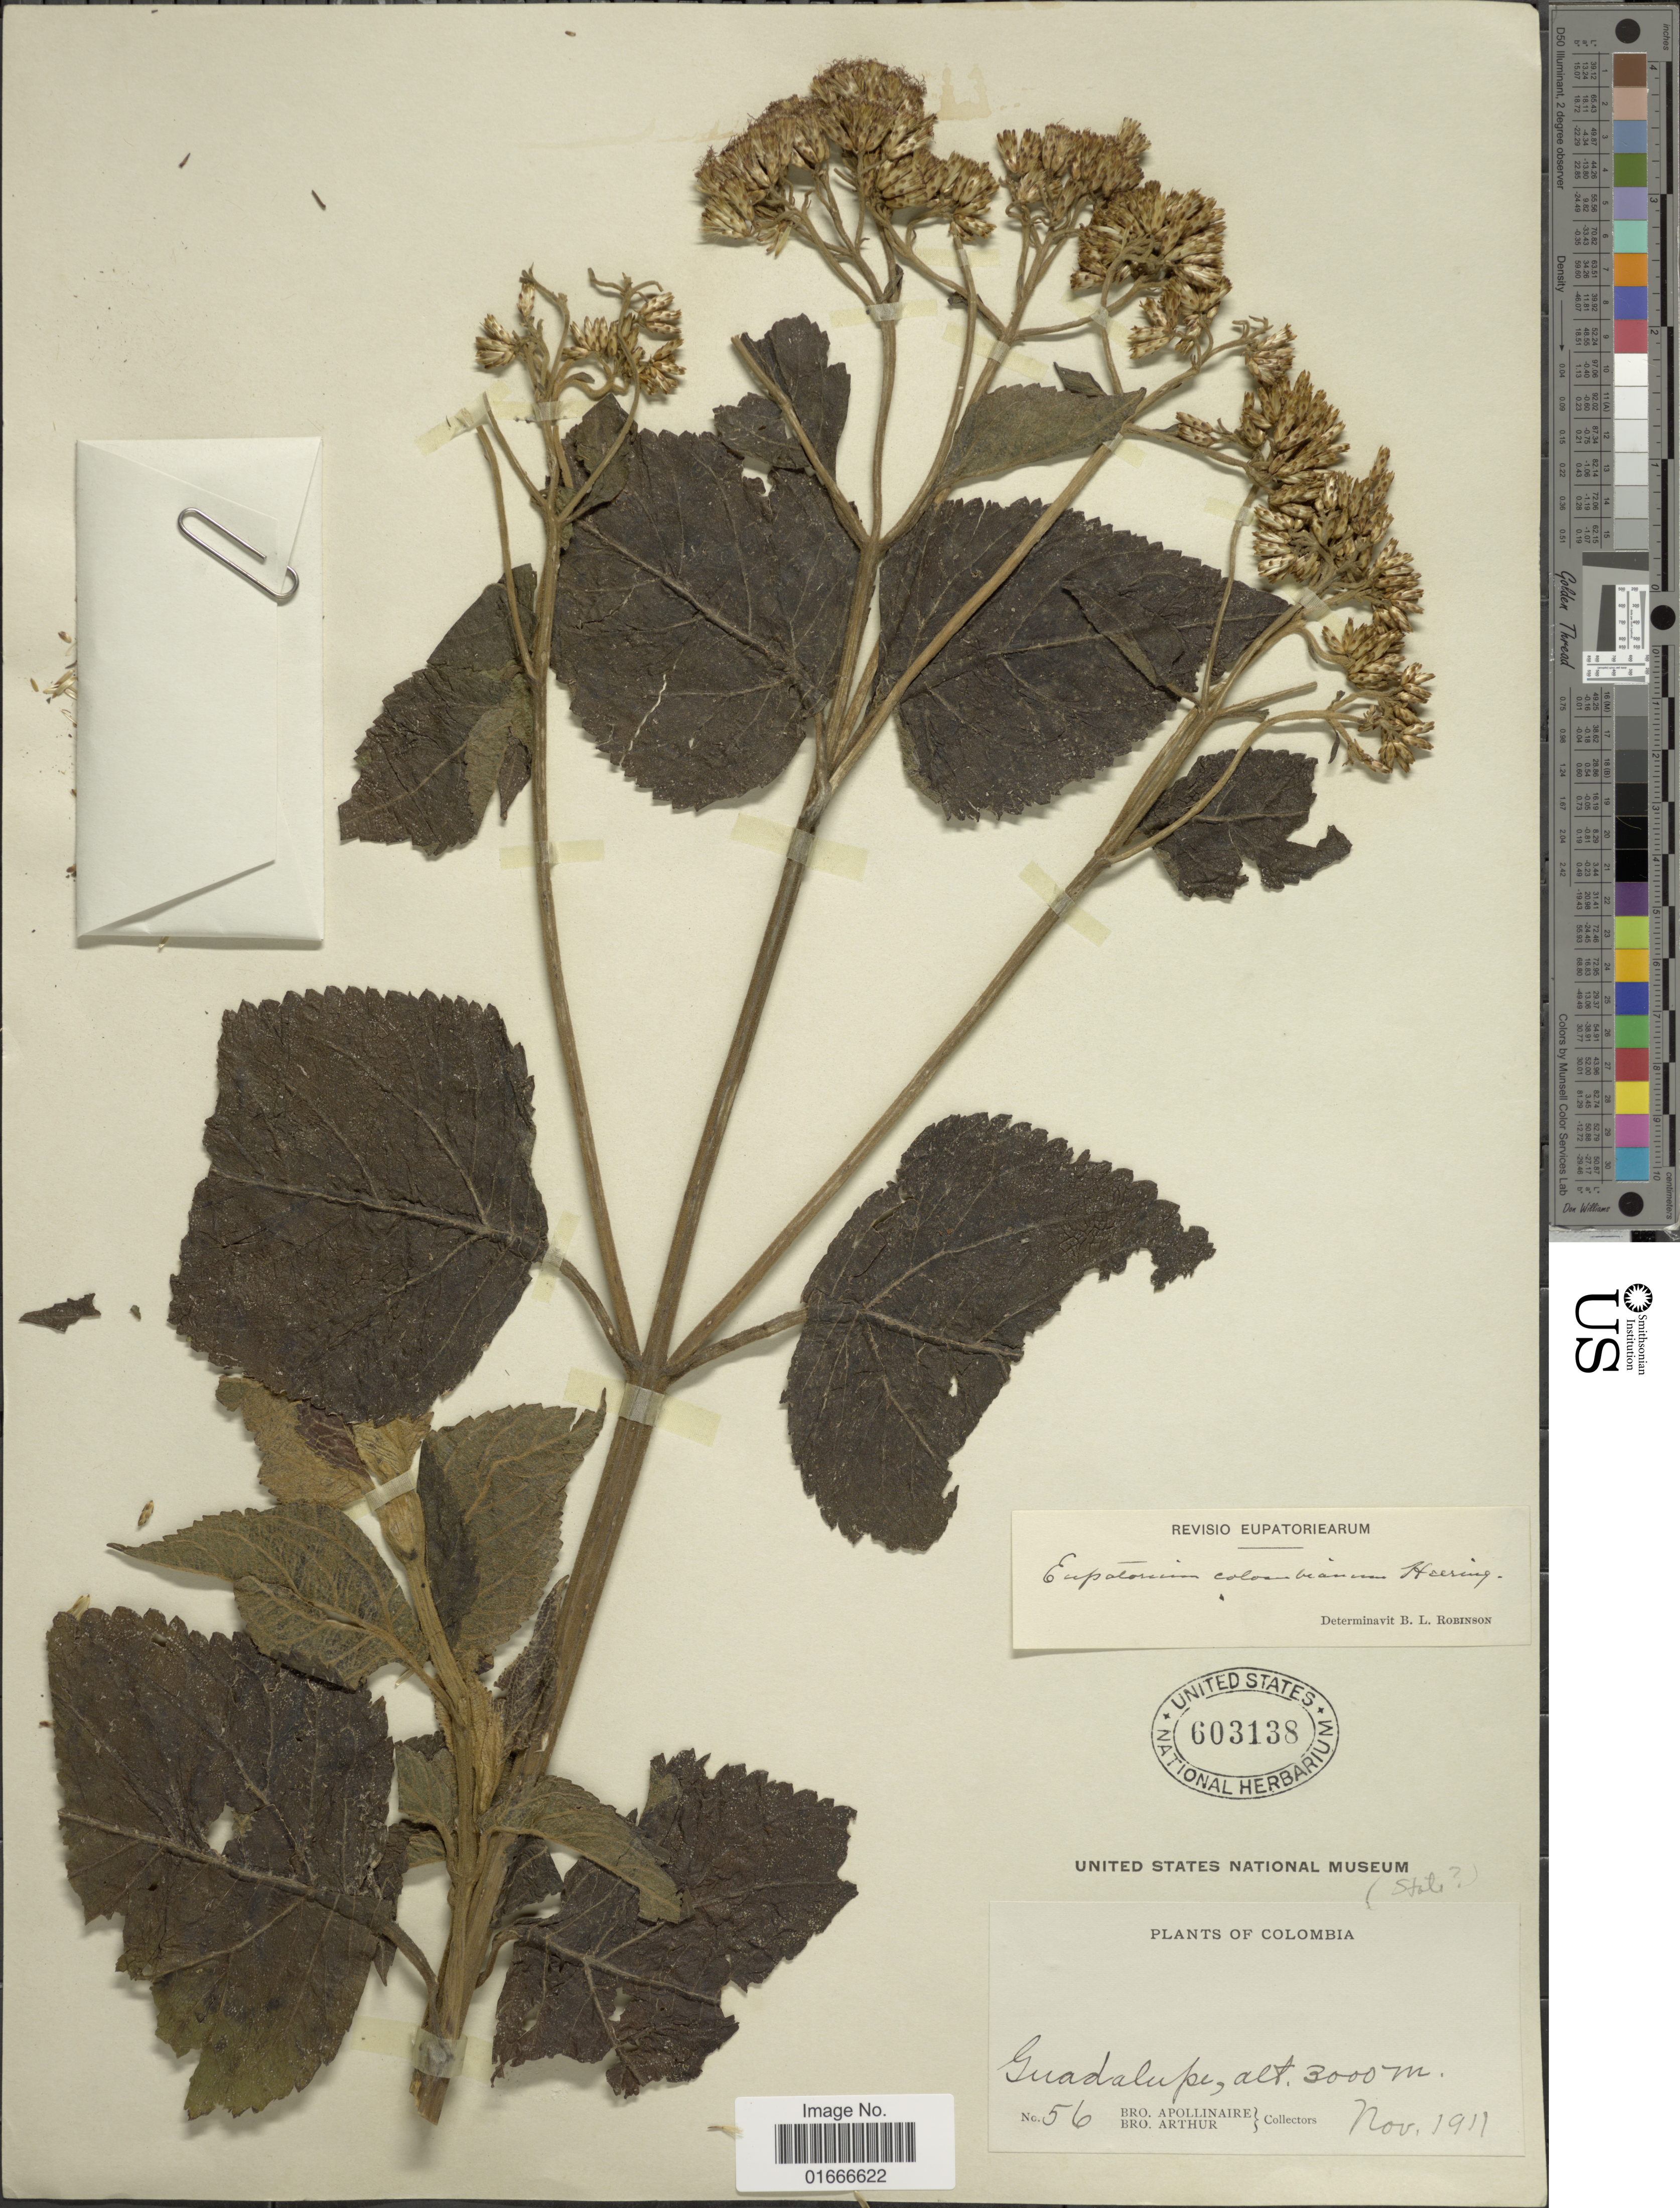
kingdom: Plantae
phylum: Tracheophyta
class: Magnoliopsida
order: Asterales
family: Asteraceae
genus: Chromolaena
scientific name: Chromolaena columbiana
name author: (Heering) R.M. King & H. Rob.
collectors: Bro. Apollinaire & Bro. Arthur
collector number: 56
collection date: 1911-11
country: Colombia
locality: Guadalupe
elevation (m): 3000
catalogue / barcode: US 603138